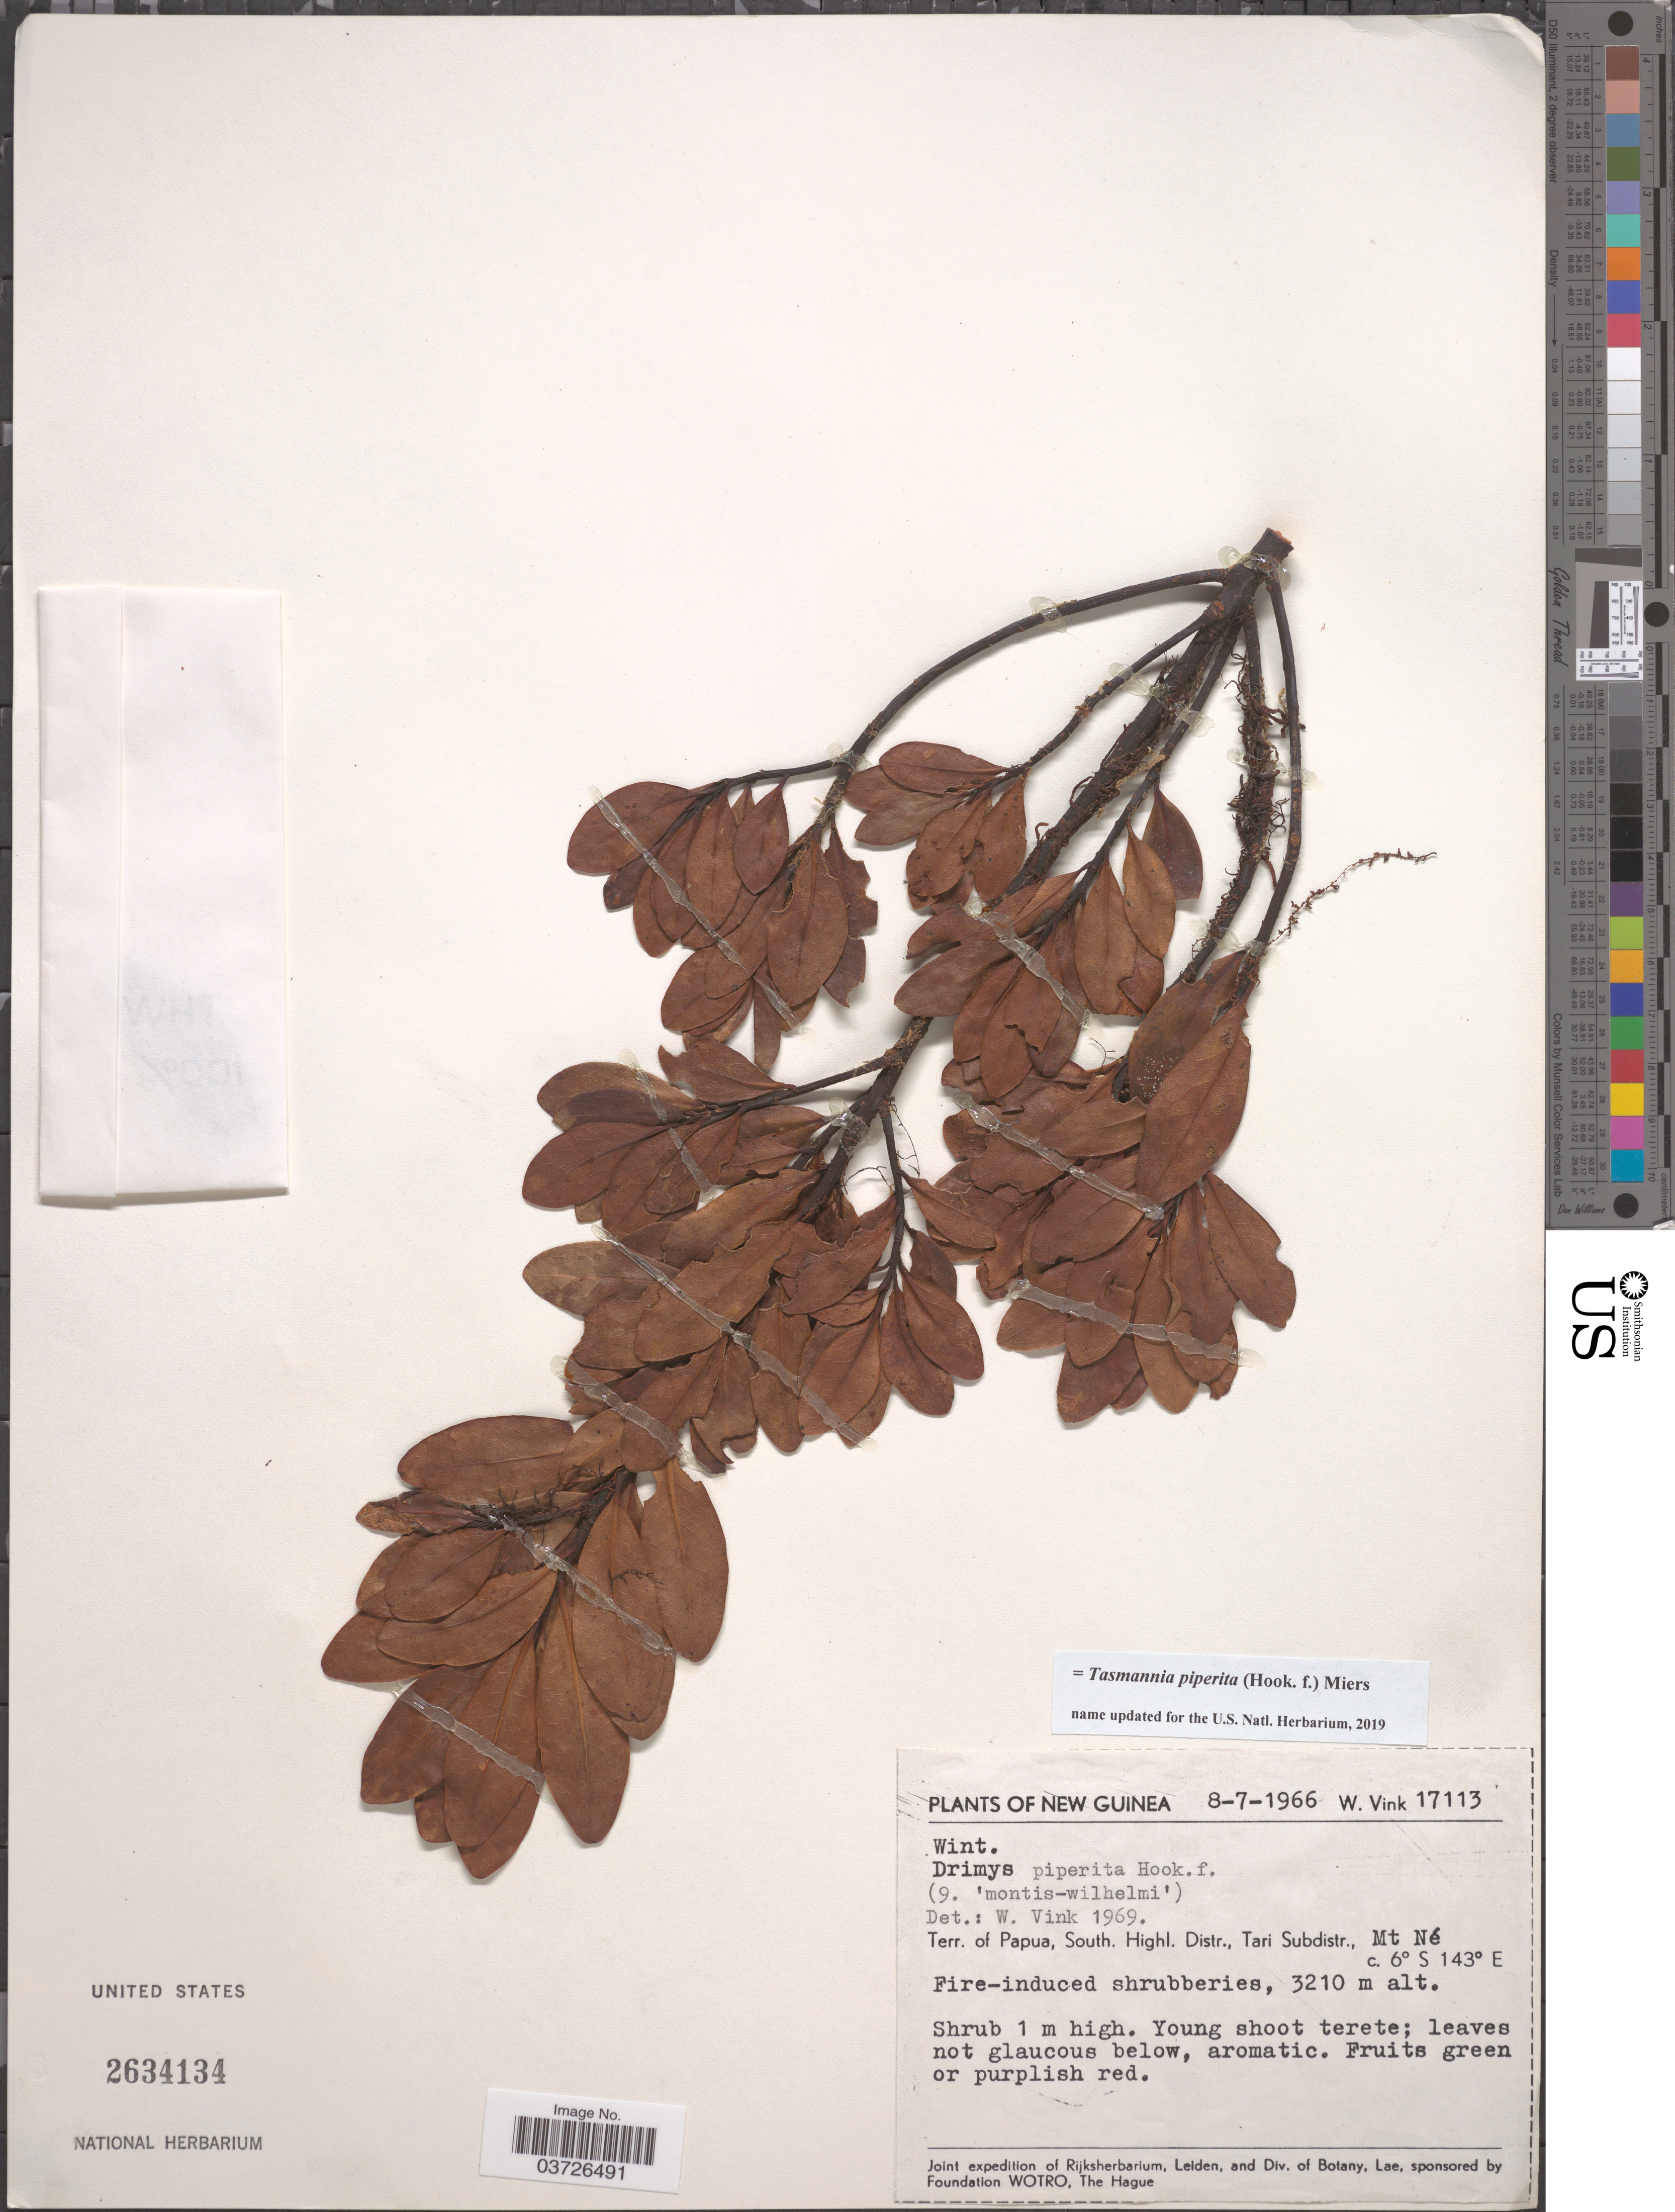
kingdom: Plantae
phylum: Tracheophyta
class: Magnoliopsida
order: Canellales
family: Winteraceae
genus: Tasmannia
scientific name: Tasmannia piperita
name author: (Hook. f.) Miers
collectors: W. Vink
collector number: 17113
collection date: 1966-07-08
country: Papua New Guinea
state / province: Southern Highlands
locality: New Guinea. Terr. of Papua, South. Highl. Distr., Tari Subdistr., Mt Né.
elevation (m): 3210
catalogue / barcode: US 2634134